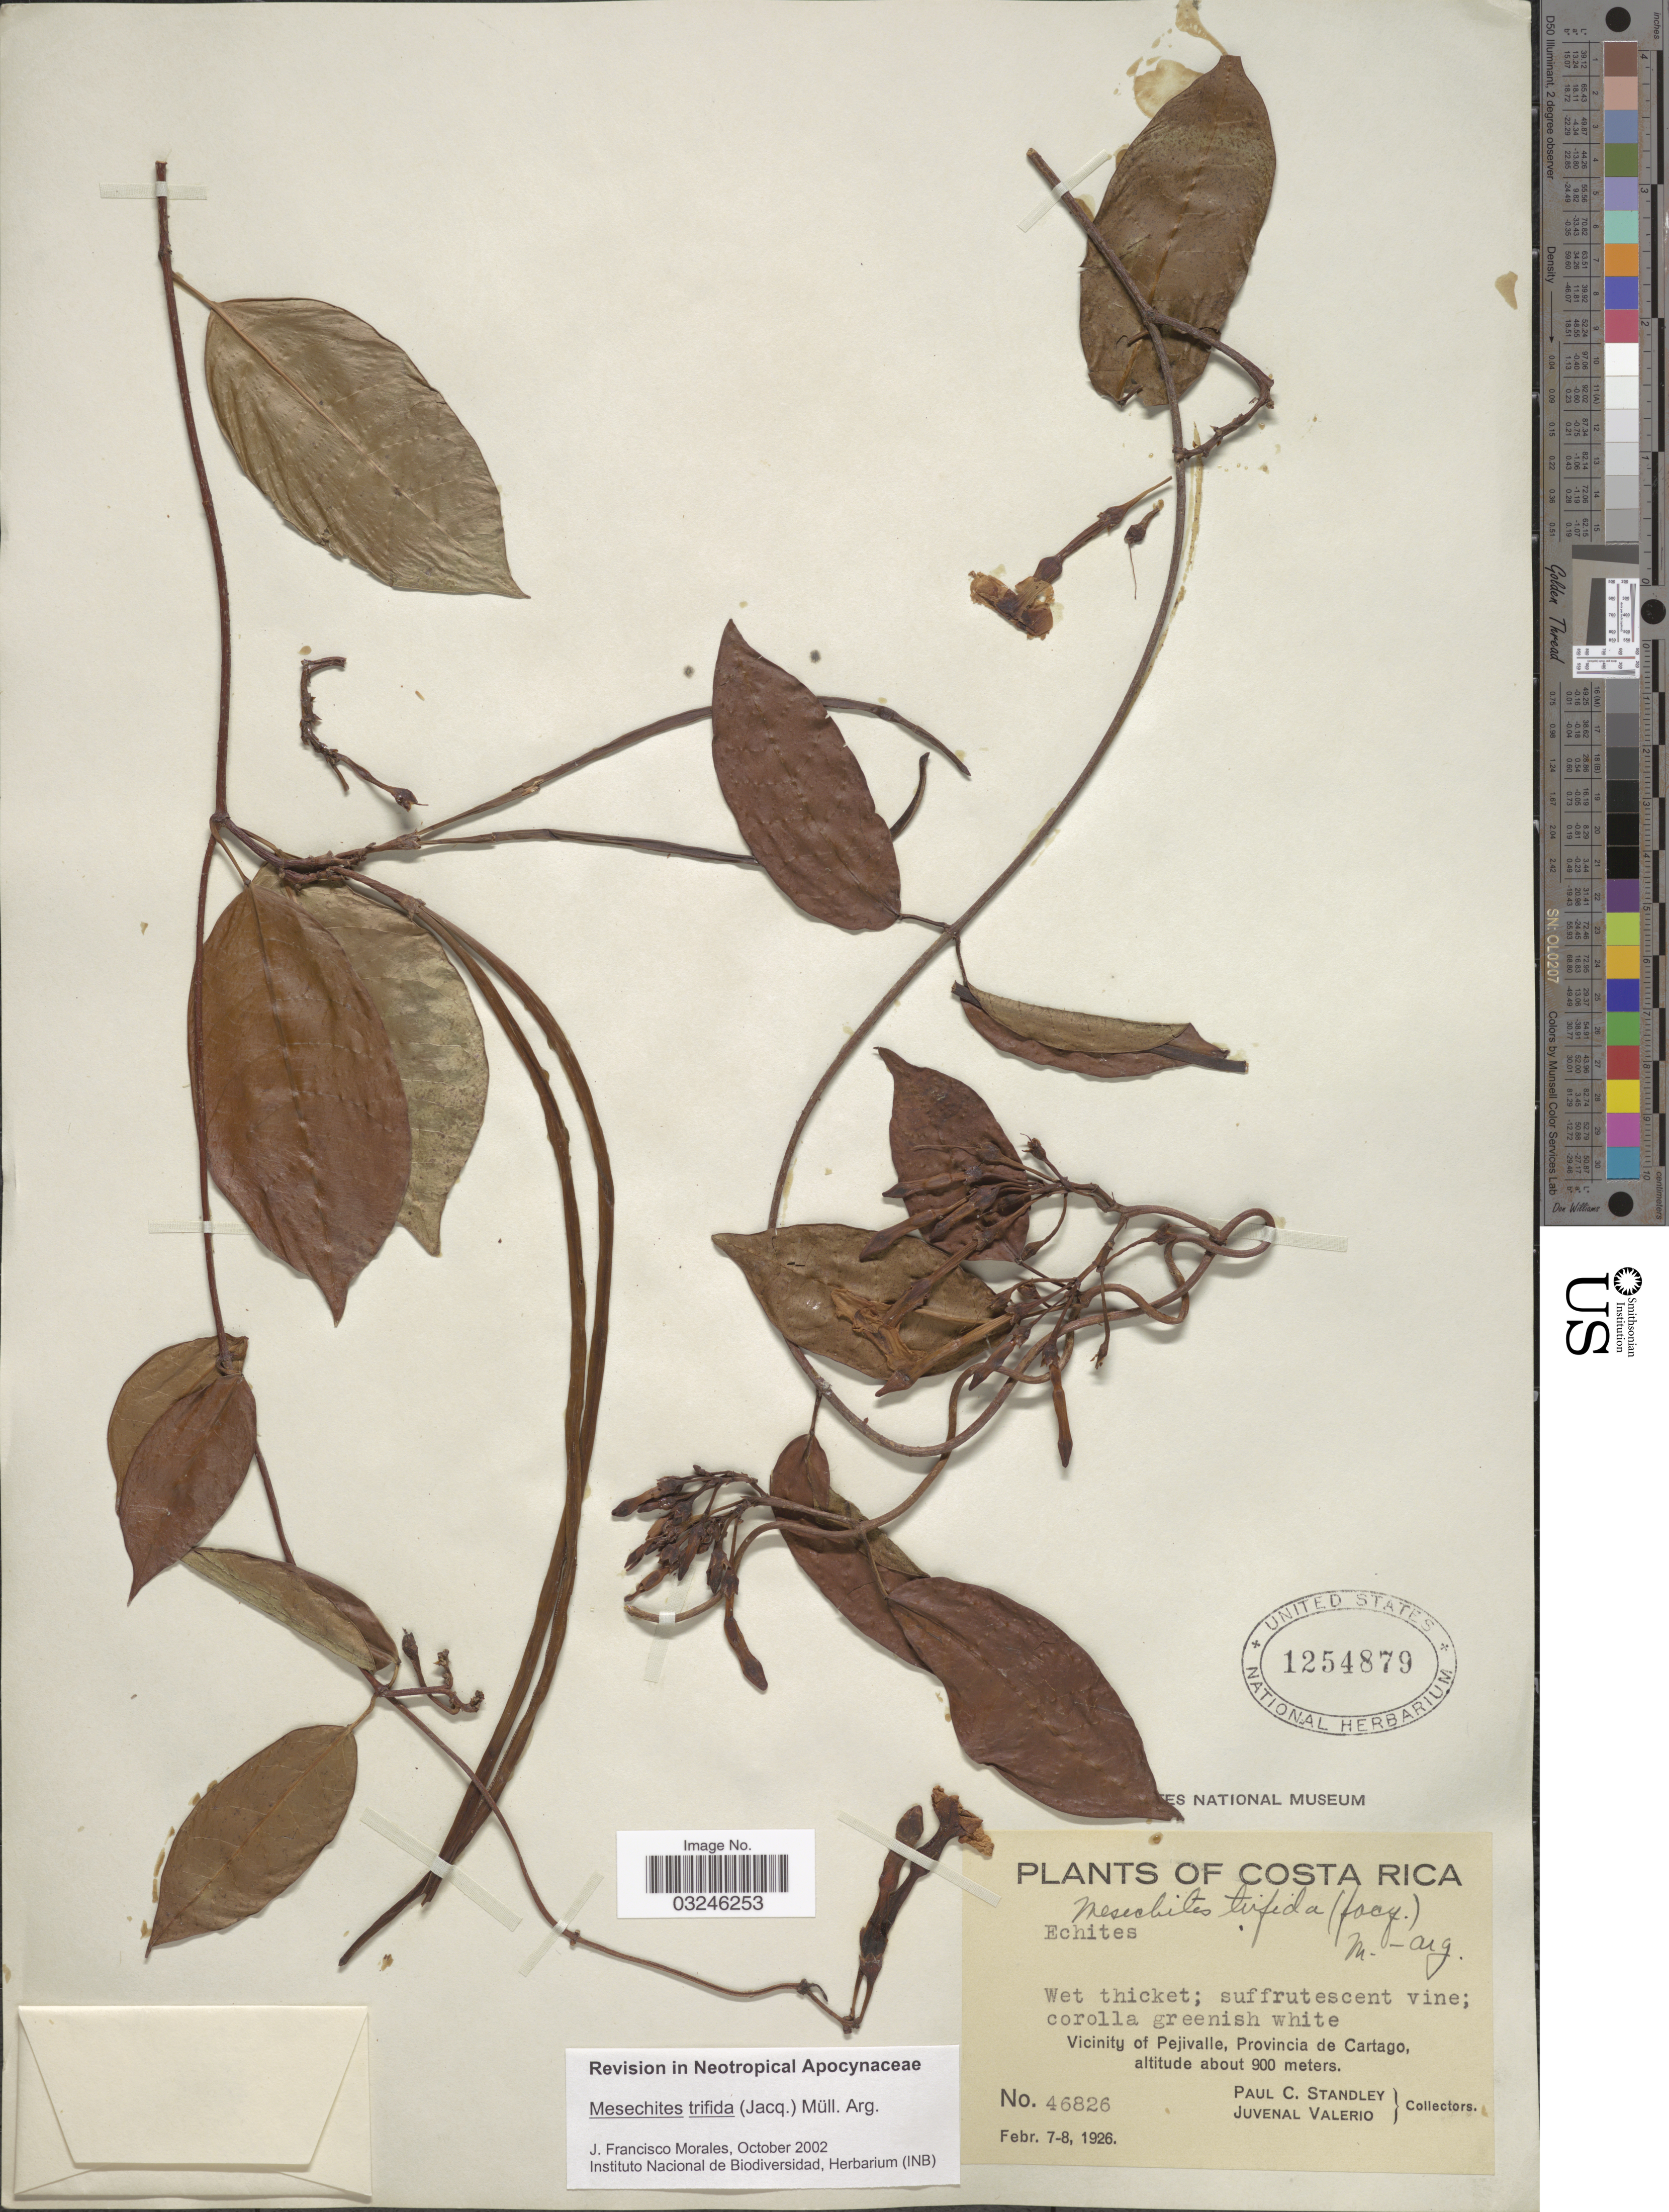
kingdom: Plantae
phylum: Tracheophyta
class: Magnoliopsida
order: Gentianales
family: Apocynaceae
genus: Mesechites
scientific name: Mesechites trifidus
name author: (Jacq.) Müll. Arg.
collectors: P. C. Standley & J. Valerio R.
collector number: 46826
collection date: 1926-02-07/1926-02-08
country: Costa Rica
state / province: Cartago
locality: Vicinity of Pejivalle.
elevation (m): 900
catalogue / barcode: US 1254879